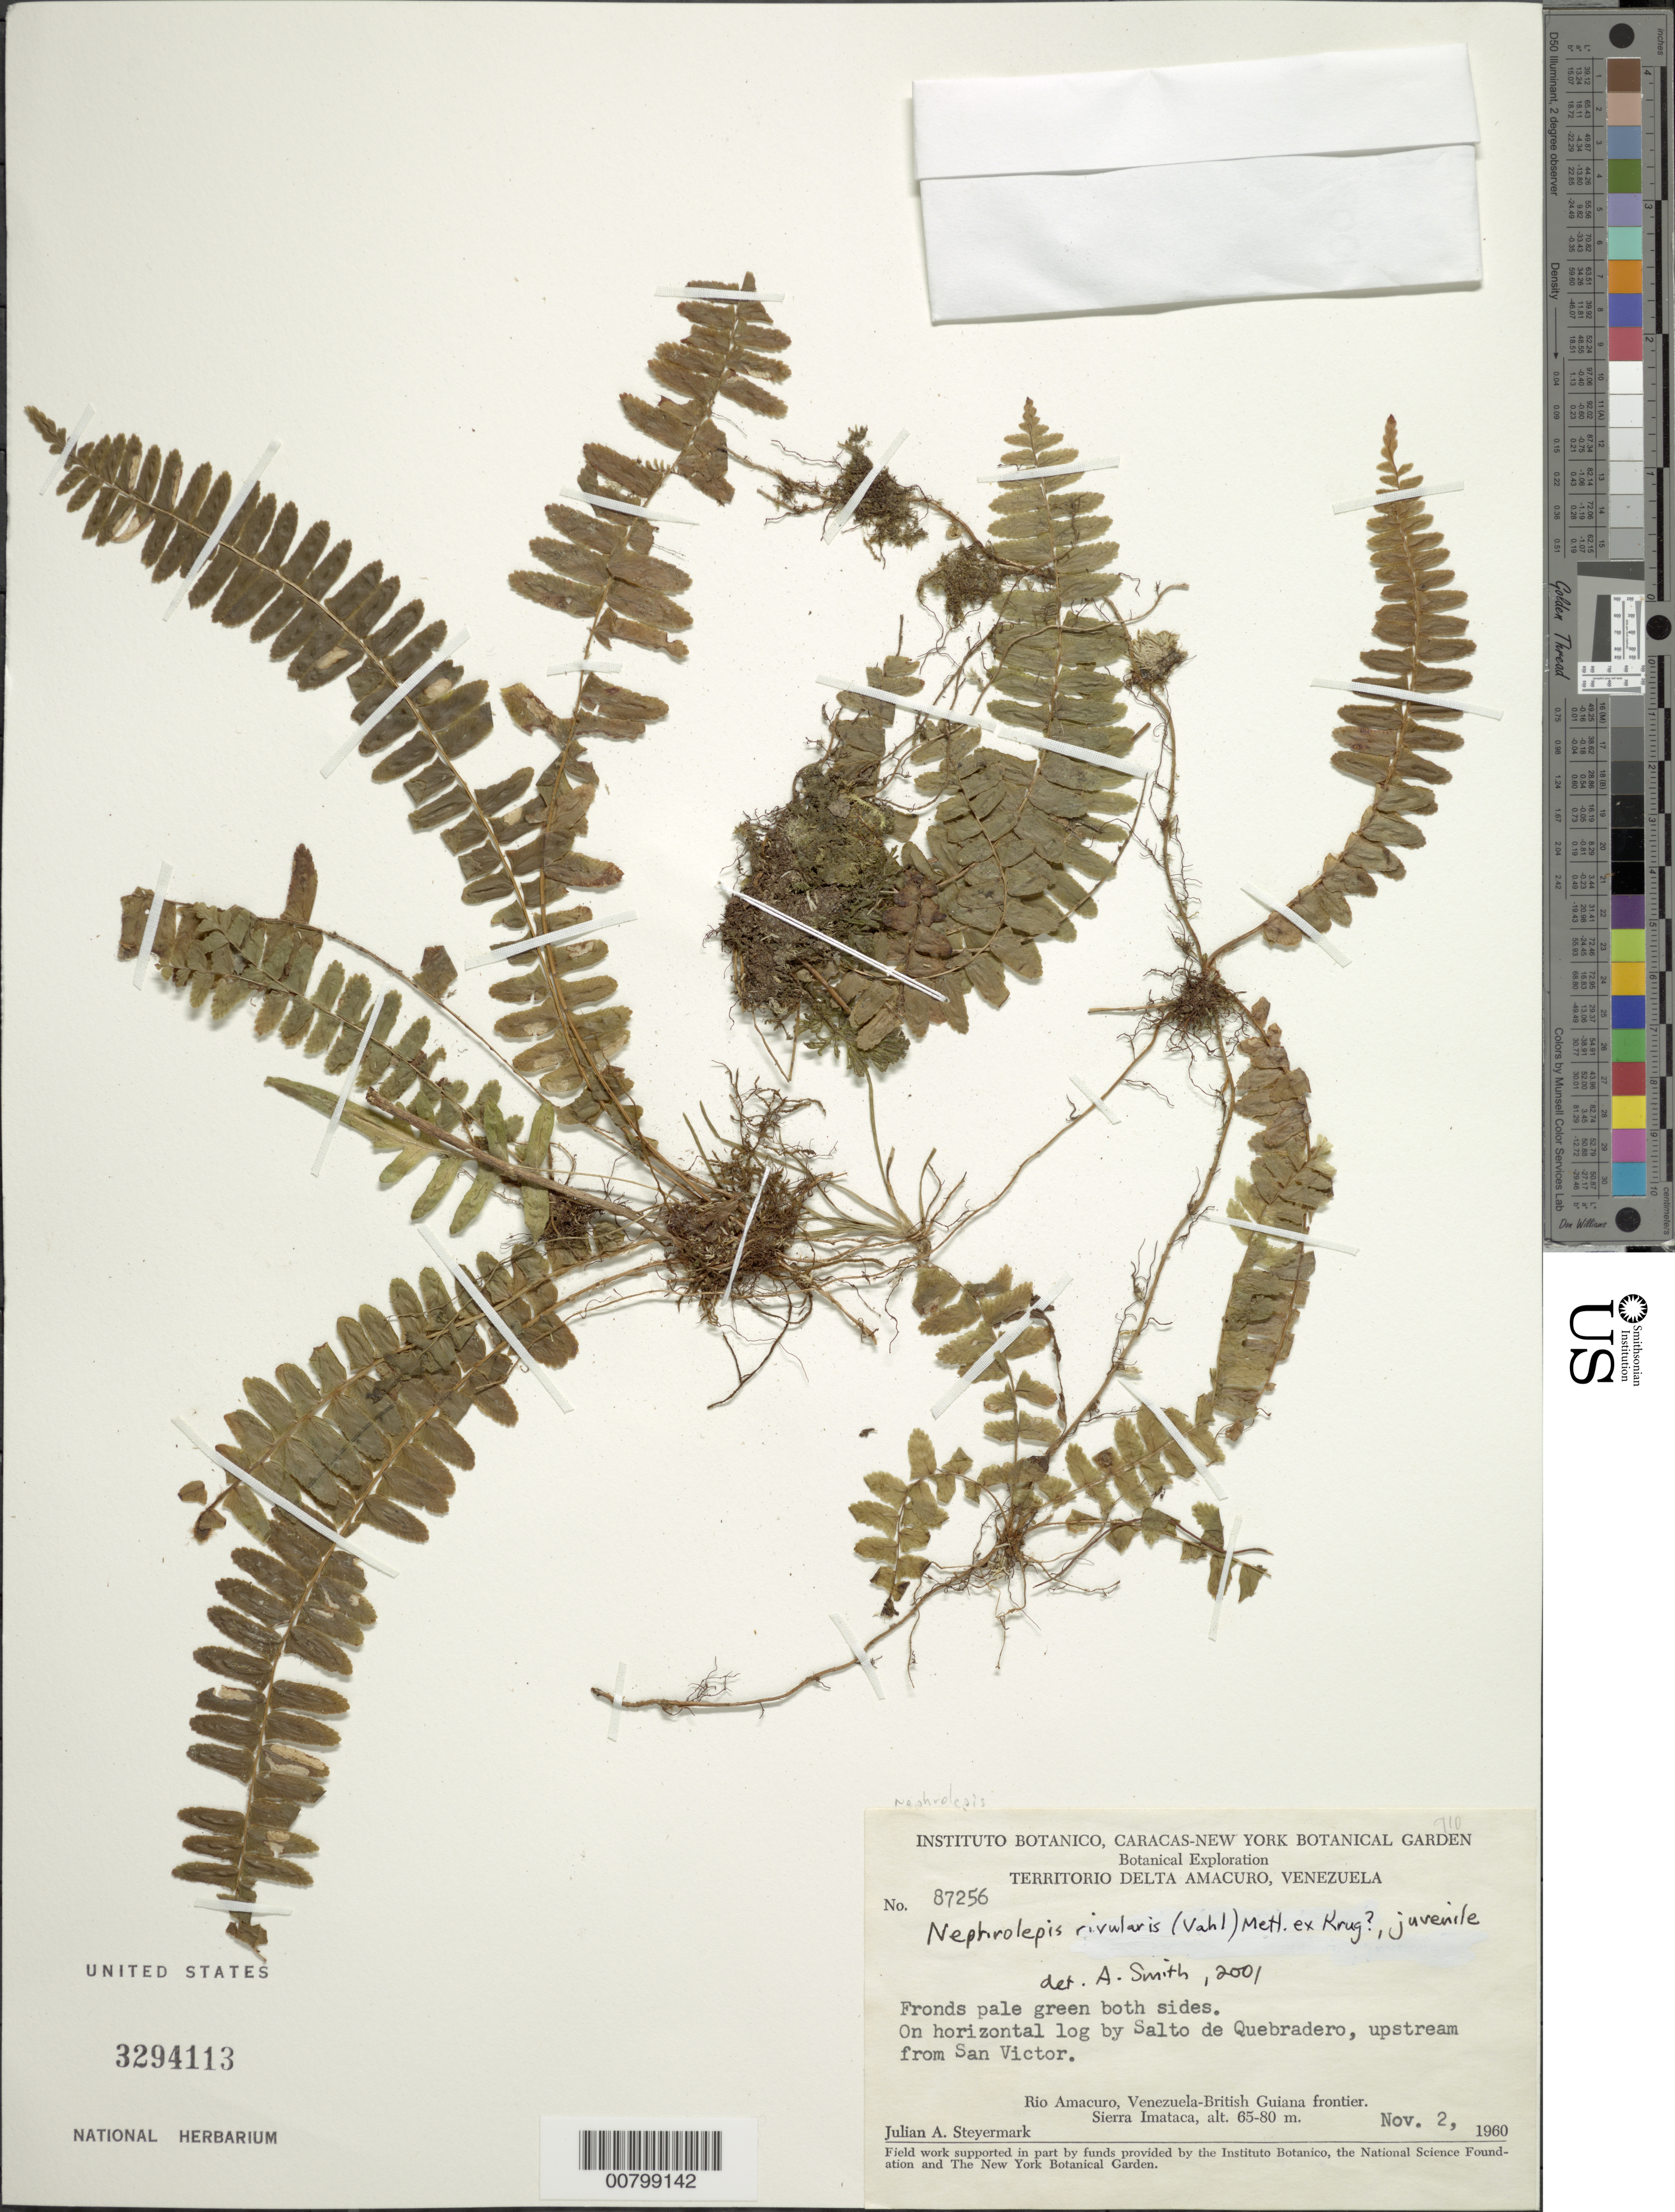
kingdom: Plantae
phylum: Tracheophyta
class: Polypodiopsida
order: Polypodiales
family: Nephrolepidaceae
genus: Nephrolepis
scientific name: Nephrolepis rivularis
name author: (Vahl) Mett. ex Krug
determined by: Smith, A.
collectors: J. Steyermark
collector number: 87256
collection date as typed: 2-Nov-60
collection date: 1960-11-02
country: Venezuela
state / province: Delta Amacuro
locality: Río Amacuro, Venezuela-British Guiana frontier, Sierra Imataca; upstream from San Victor, near Salto de Quebradero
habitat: On horizontal log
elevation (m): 65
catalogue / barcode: US 3294113